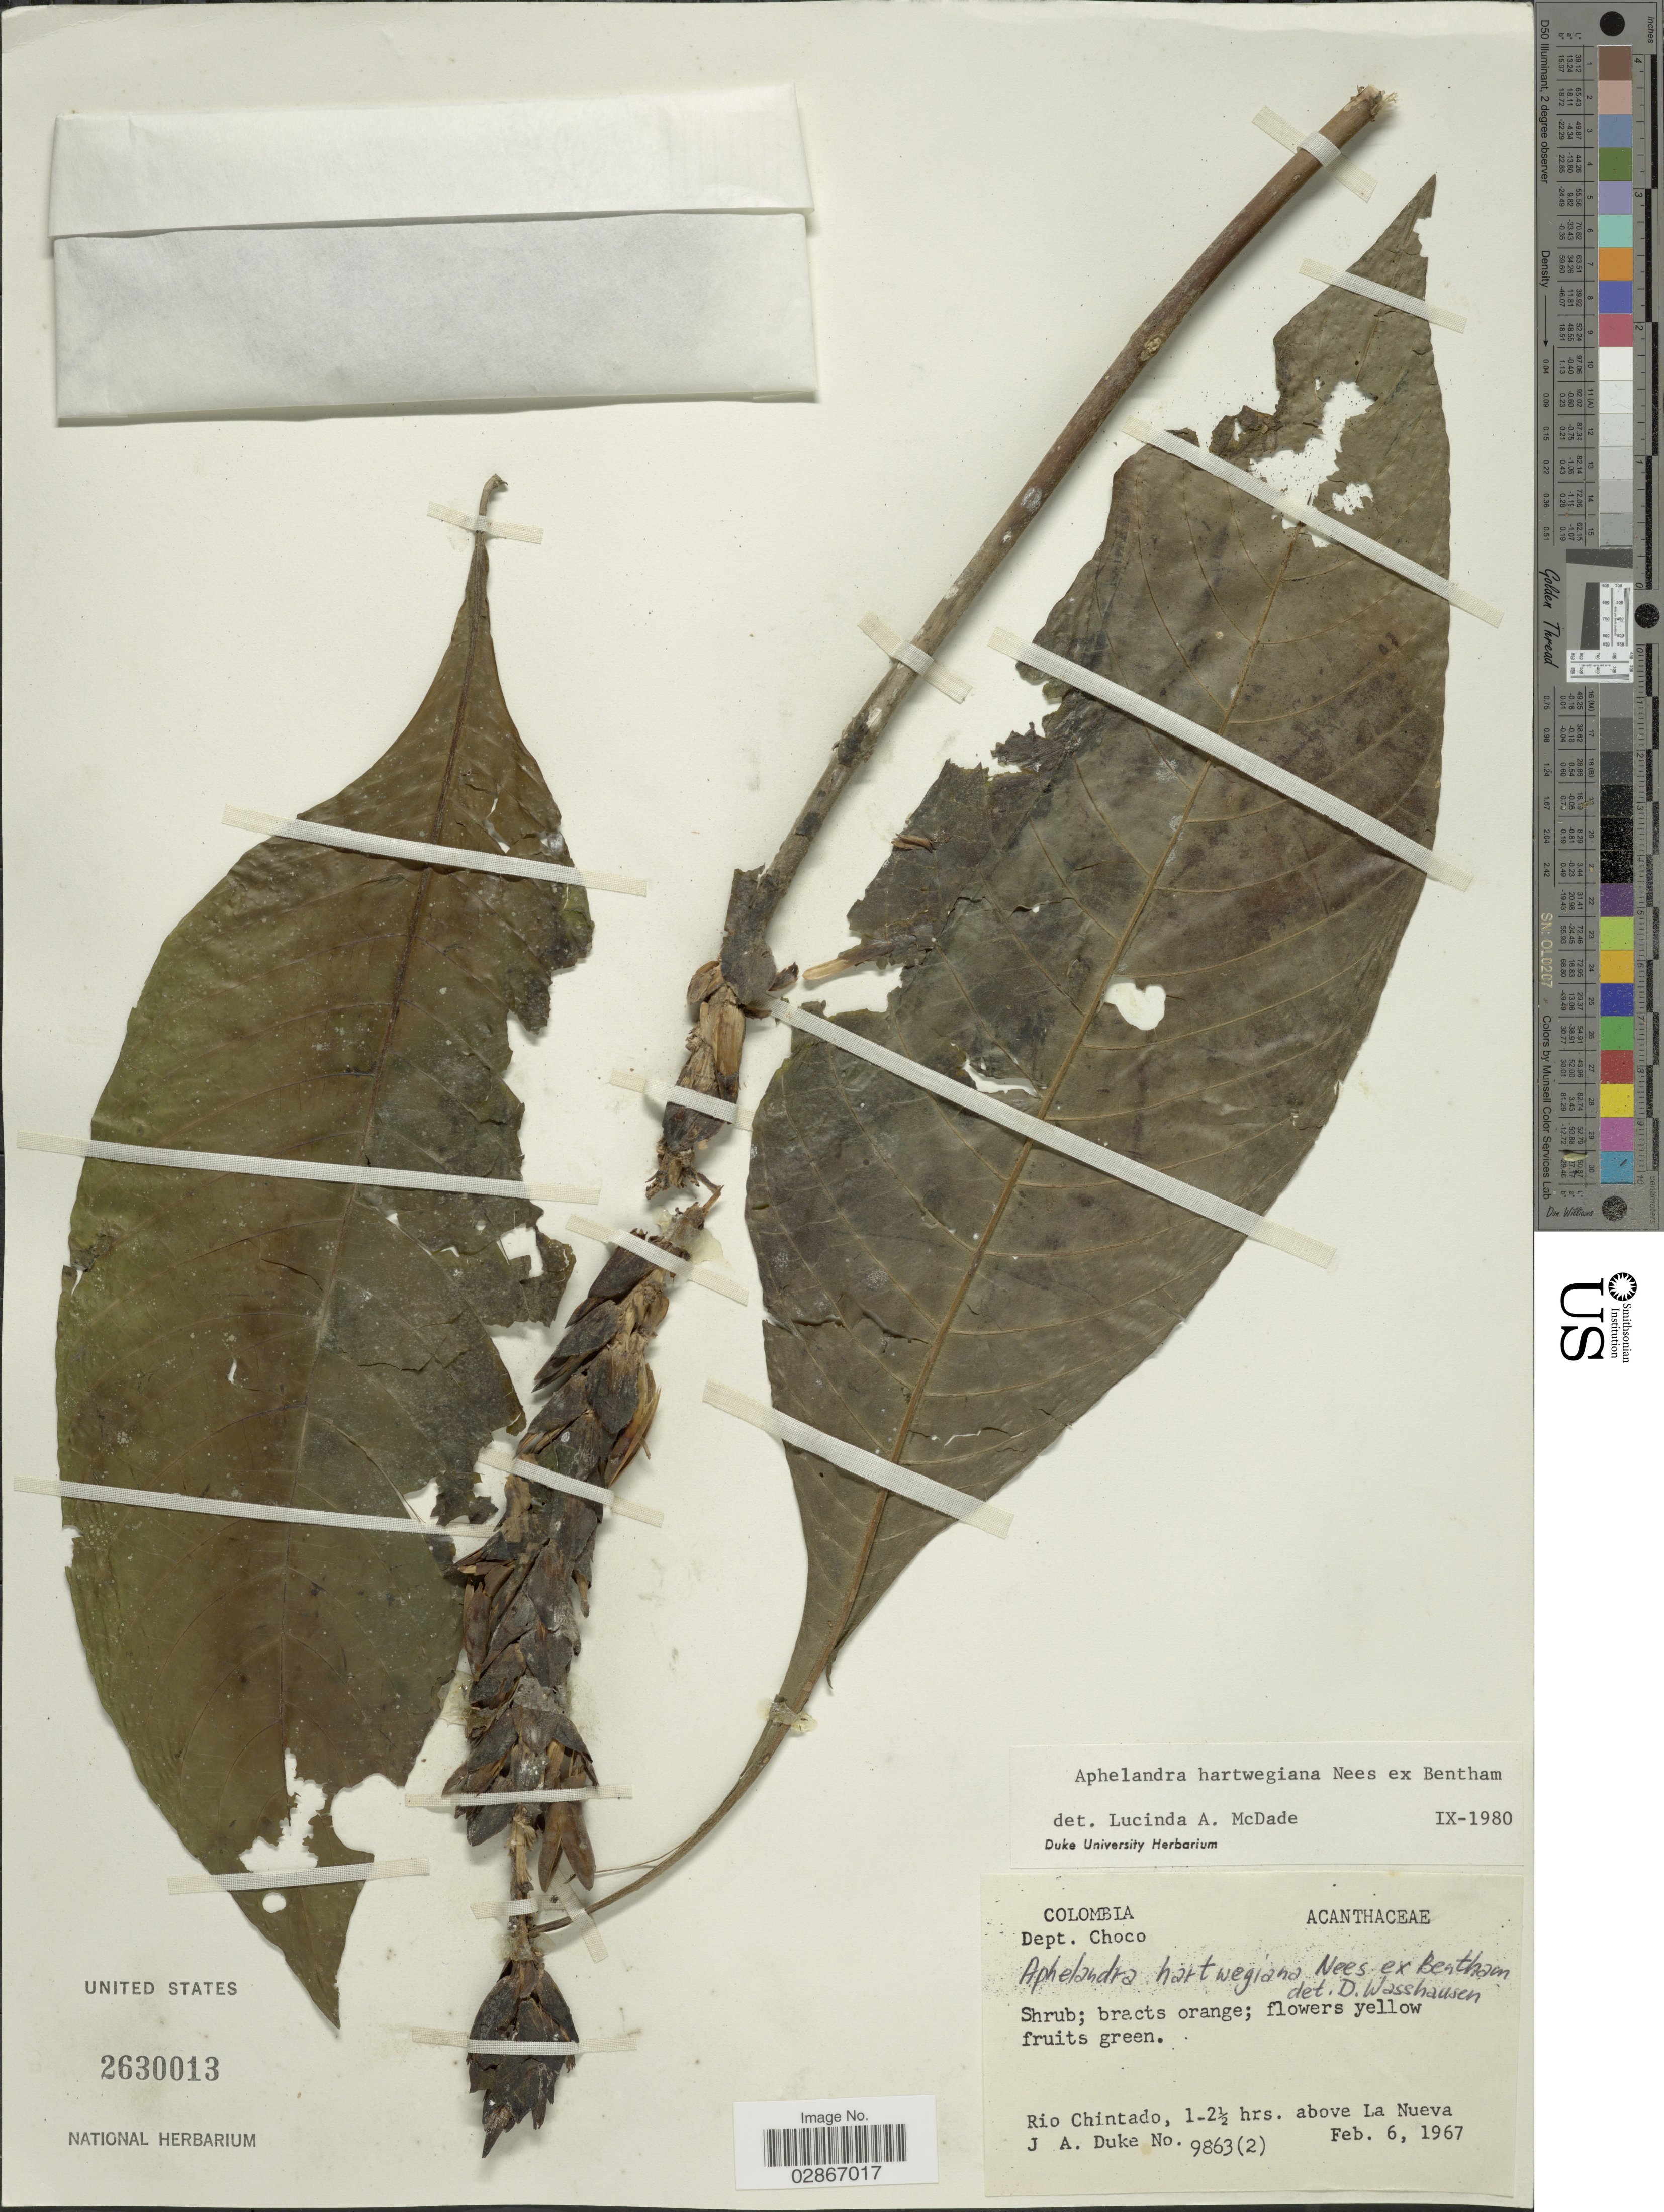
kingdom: Plantae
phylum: Tracheophyta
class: Magnoliopsida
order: Lamiales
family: Acanthaceae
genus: Aphelandra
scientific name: Aphelandra hartwegiana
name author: Nees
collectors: J. A. Duke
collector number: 9863(2)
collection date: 1967-02-06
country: Colombia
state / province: Chocó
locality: Dept. Choco. Rio Chintado, 1-2½ hrs. above La Nueva.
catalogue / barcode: US 2630013